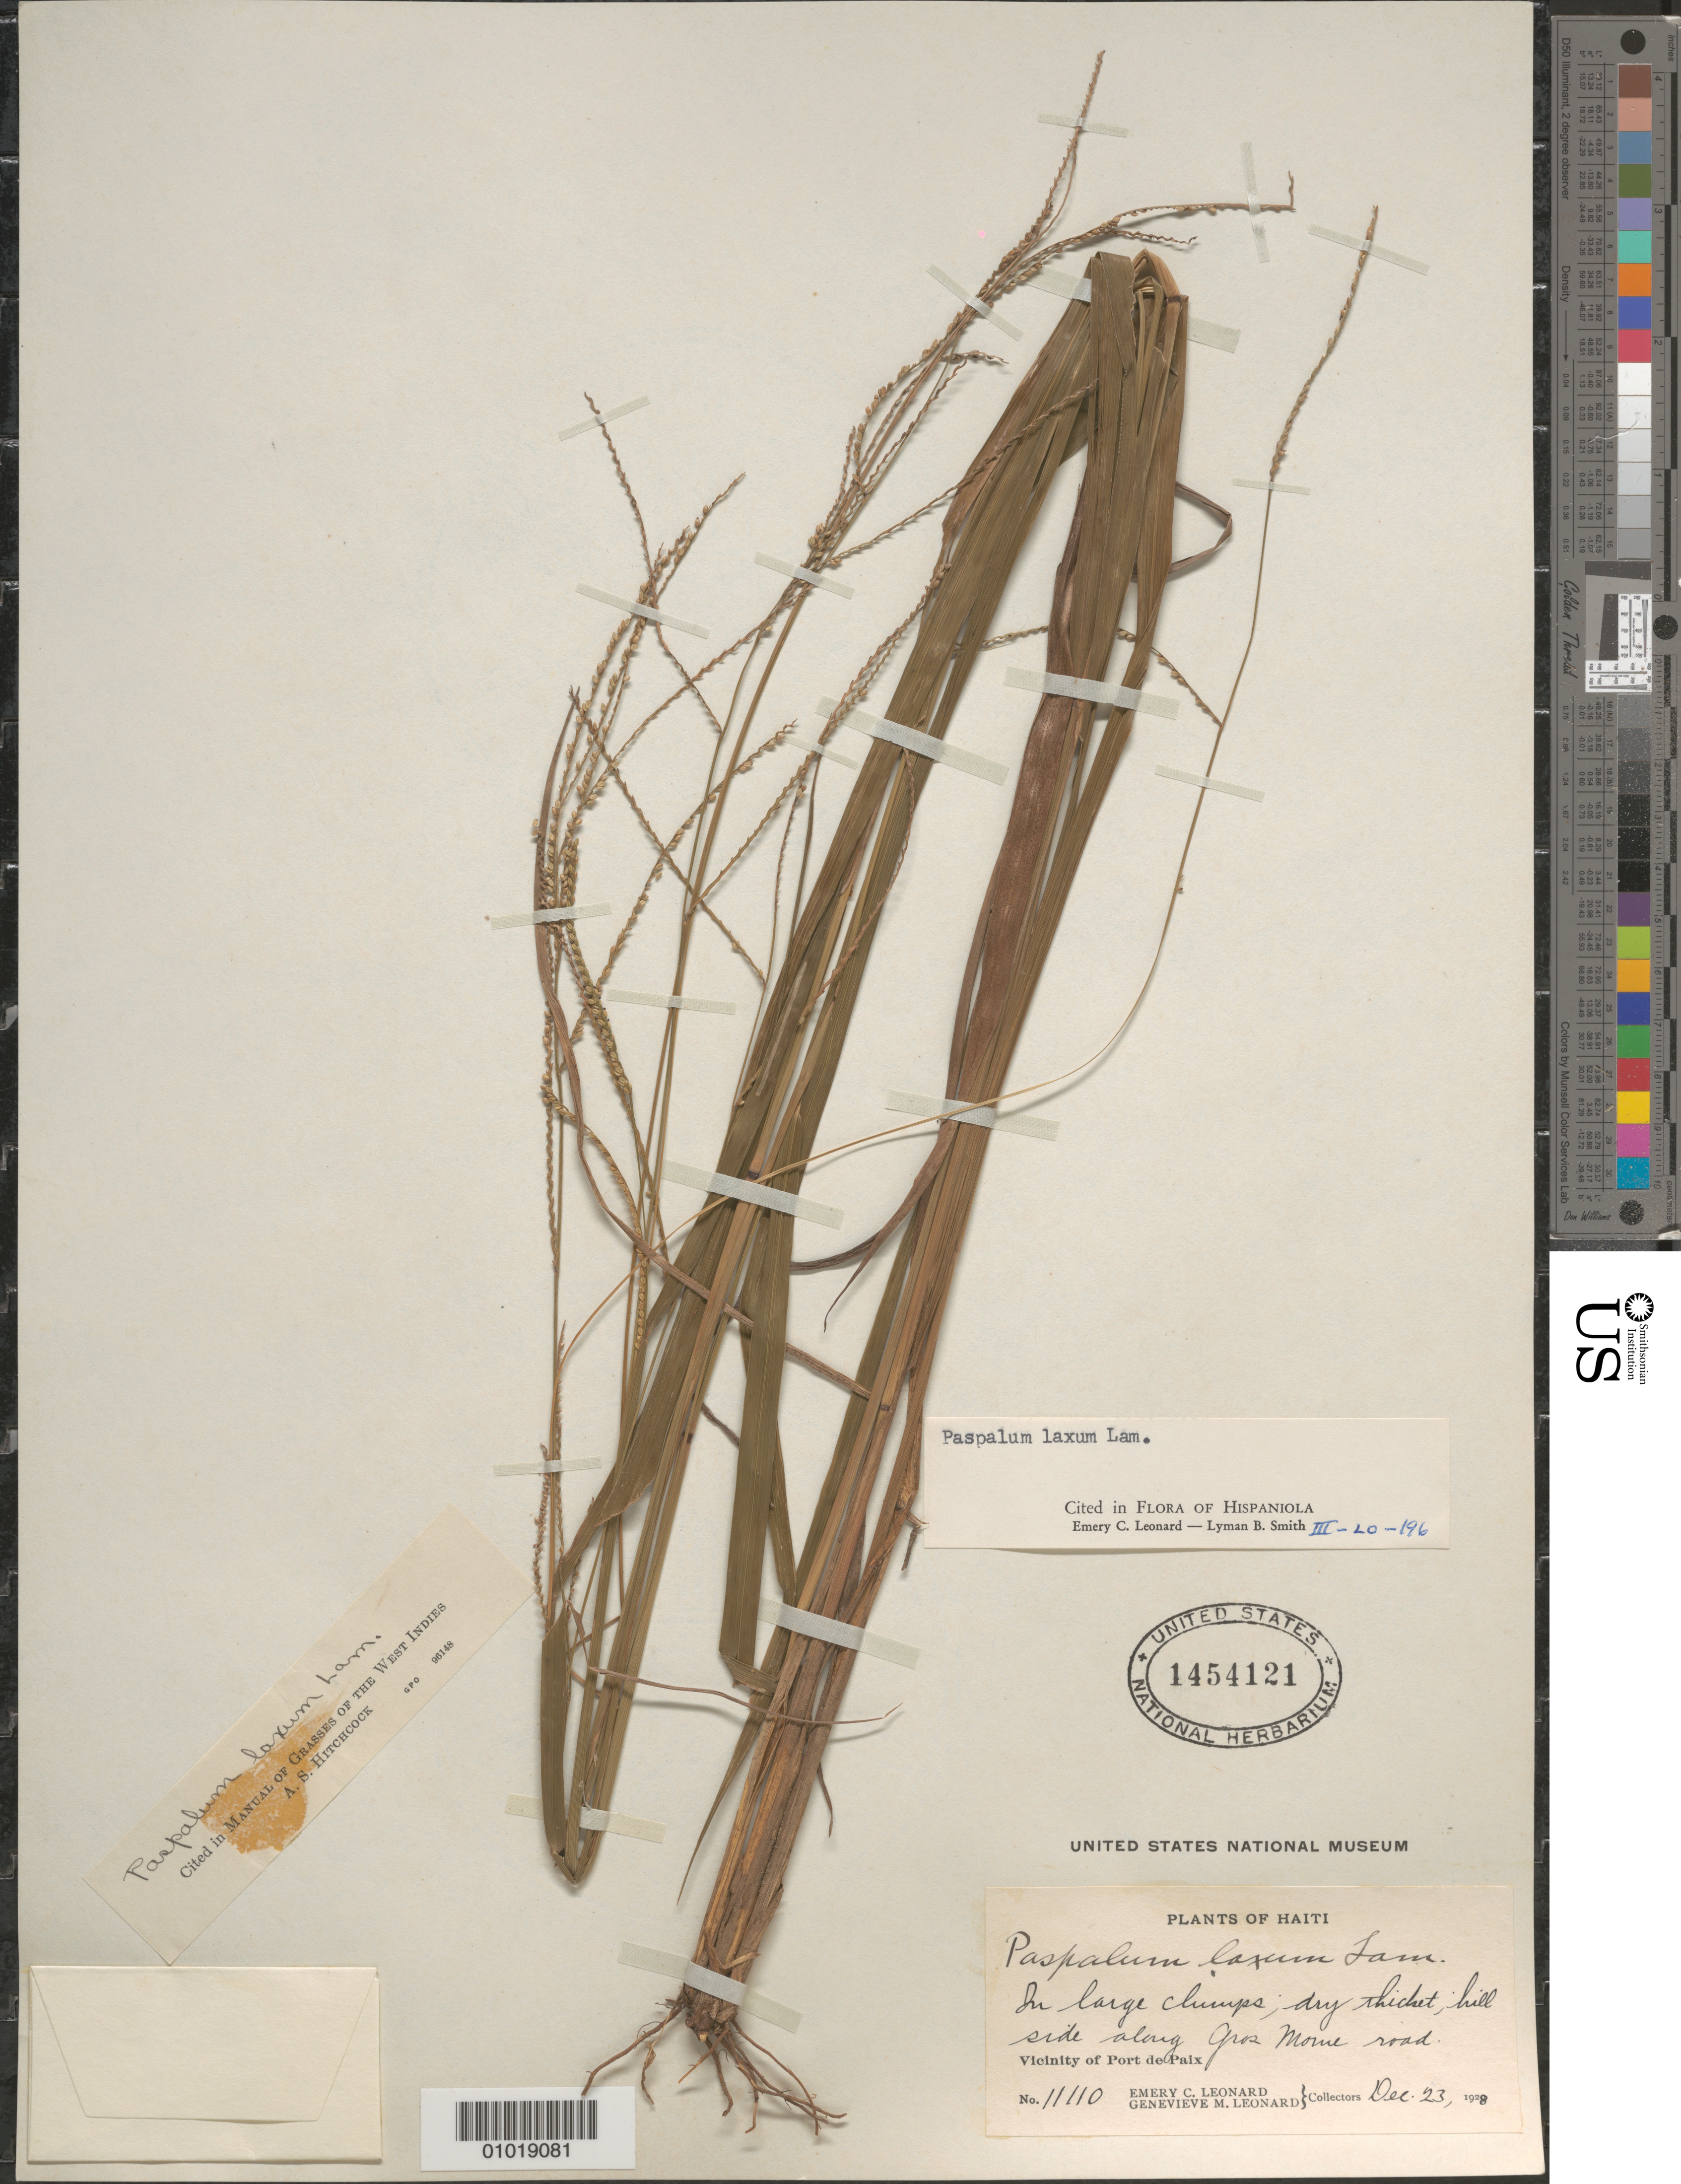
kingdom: Plantae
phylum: Tracheophyta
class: Liliopsida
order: Poales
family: Poaceae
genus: Paspalum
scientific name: Paspalum laxum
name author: Lam.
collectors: E. C. Leonard & G. M. Leonard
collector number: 11110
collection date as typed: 23 Dec 1928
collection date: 1928-12-23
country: Haiti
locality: Vicinity of Port de Paix, hillside along Gros Morne Road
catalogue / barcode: US 1454121